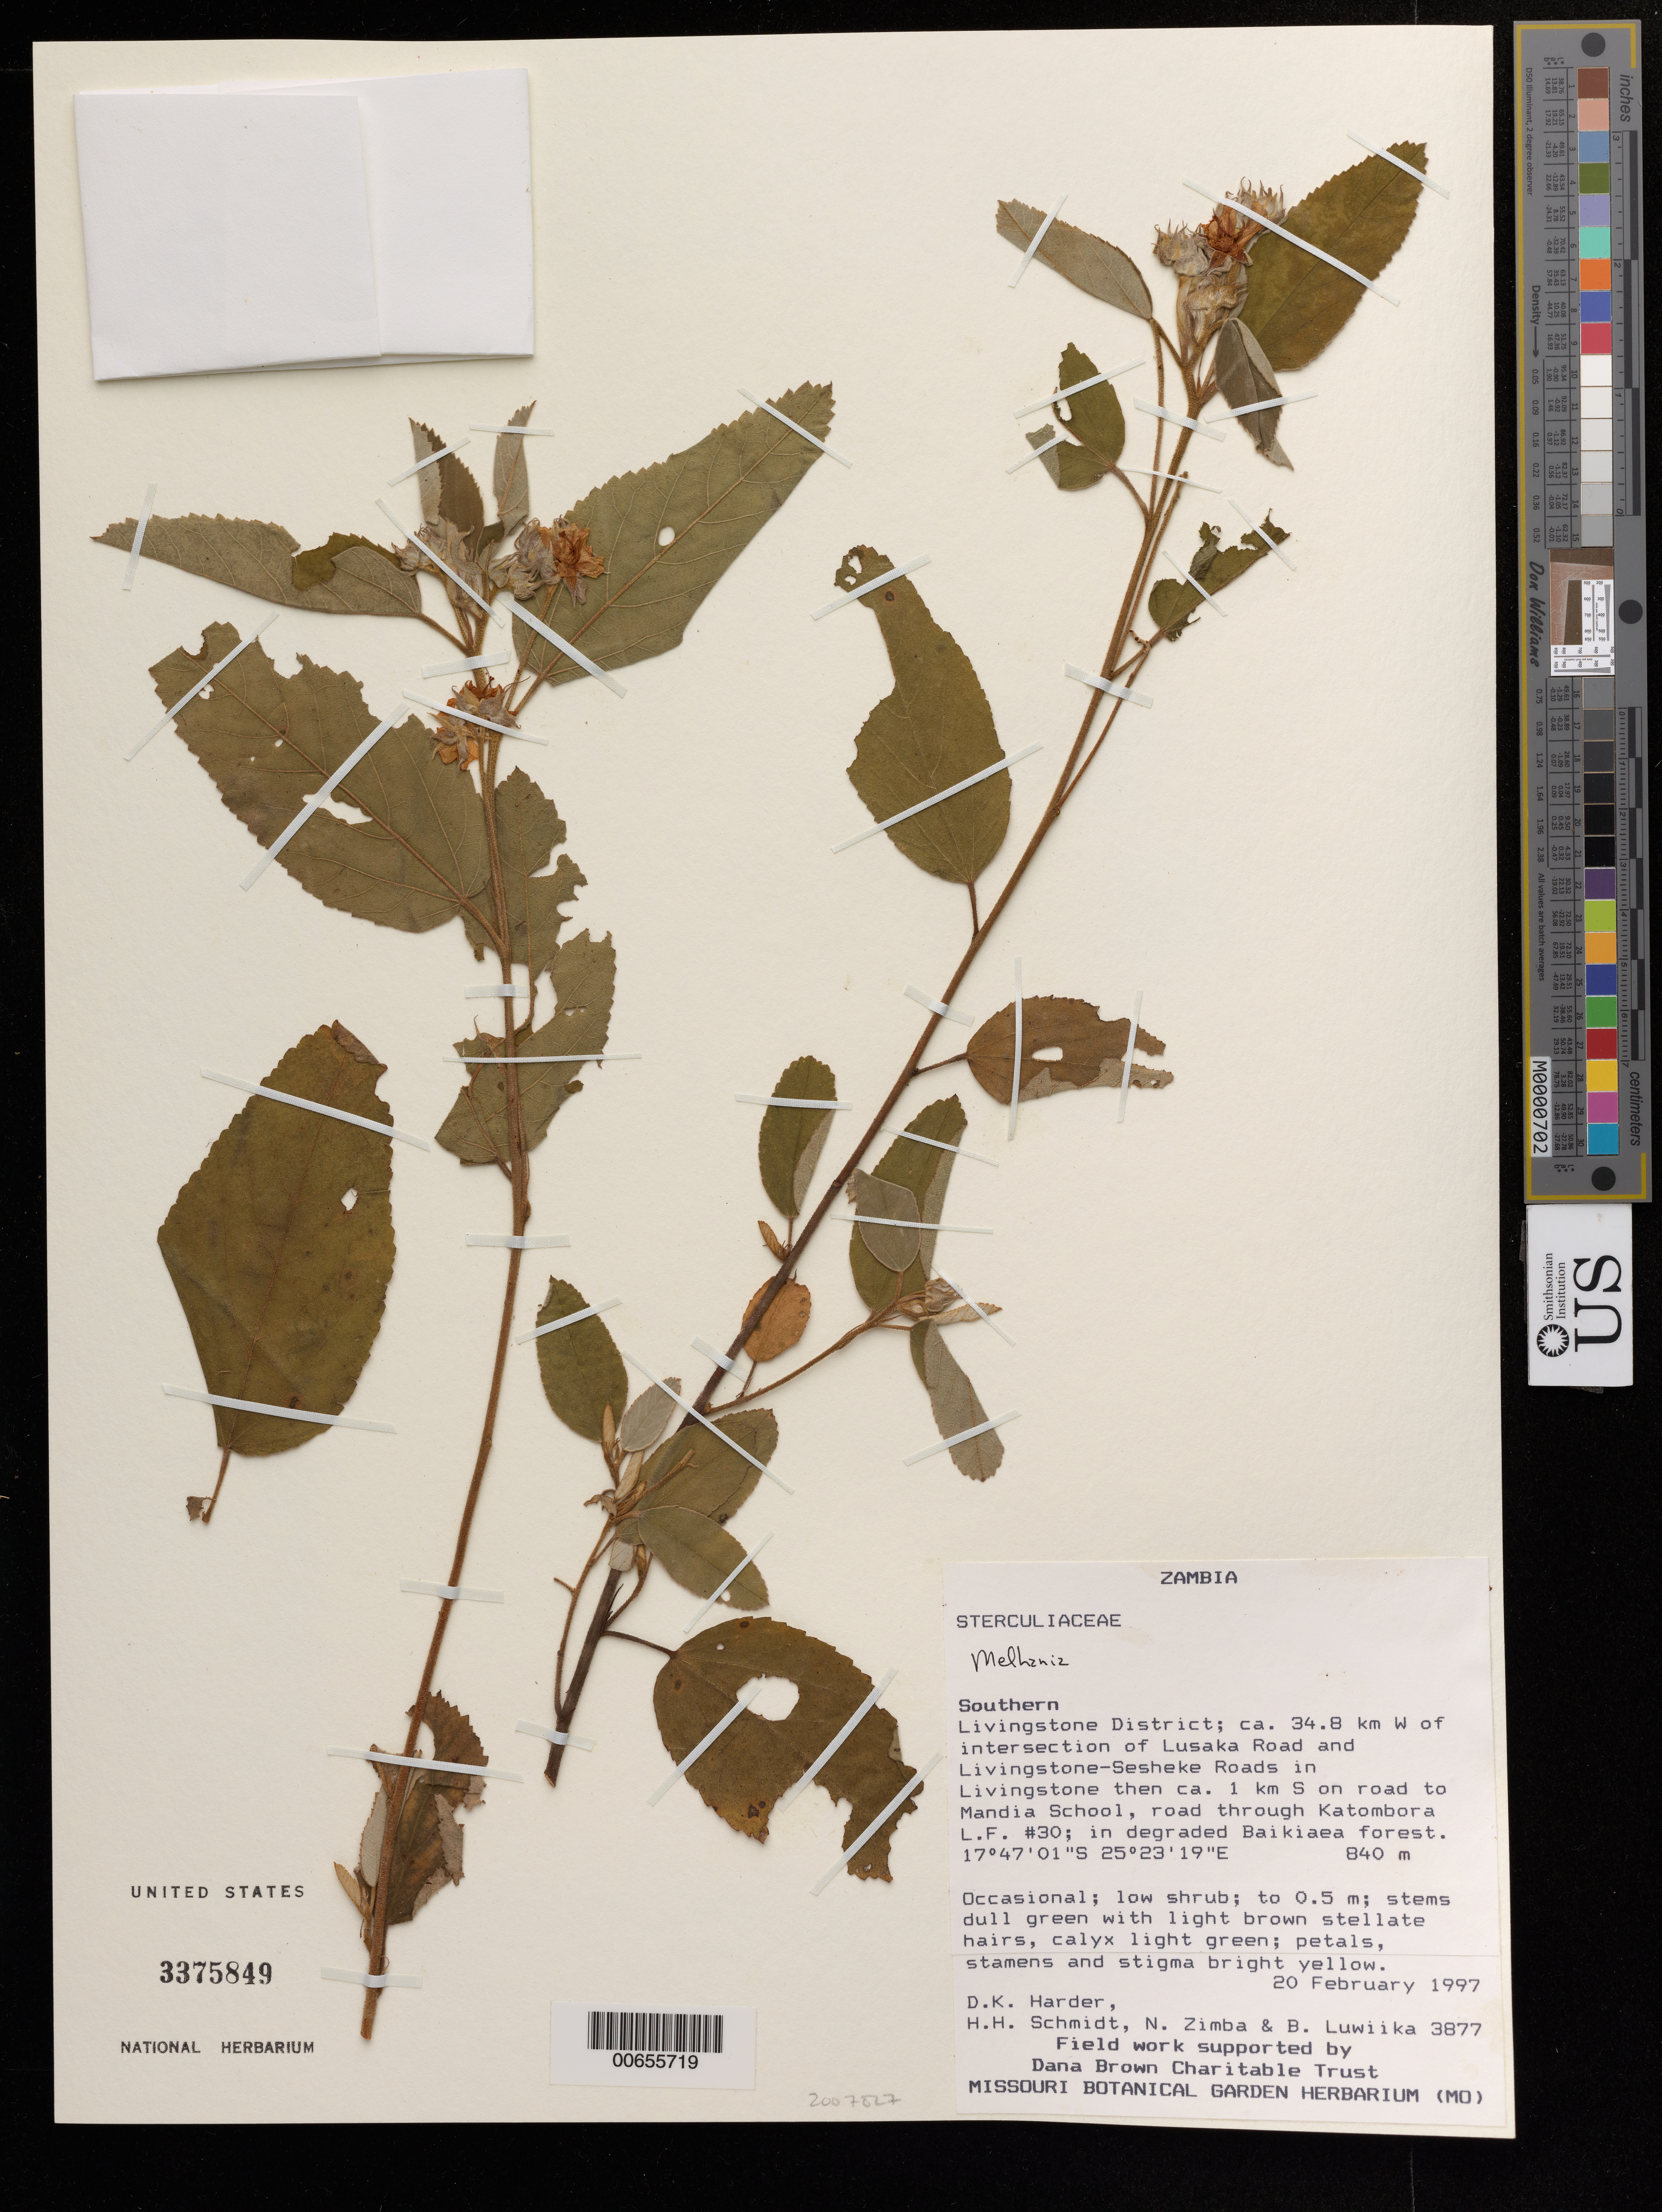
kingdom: Plantae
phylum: Tracheophyta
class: Magnoliopsida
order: Malvales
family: Malvaceae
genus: Melhania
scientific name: Melhania sp.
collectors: D. Harder, H. H. Schmidt, N. Zimba & B. Luwiika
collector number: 3877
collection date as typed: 20 Feb 1997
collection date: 1997-02-20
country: Zambia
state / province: Southern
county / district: Livingstone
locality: Ca. 34.8 km W of intersection of Lusaka Road and Livingstone-Sesheke Roads in Livingstone then ca. 1 km S on road to Mandia School, road through Katombora L.F. 30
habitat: In degraded Baikiaea forest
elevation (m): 840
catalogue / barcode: US 3375849